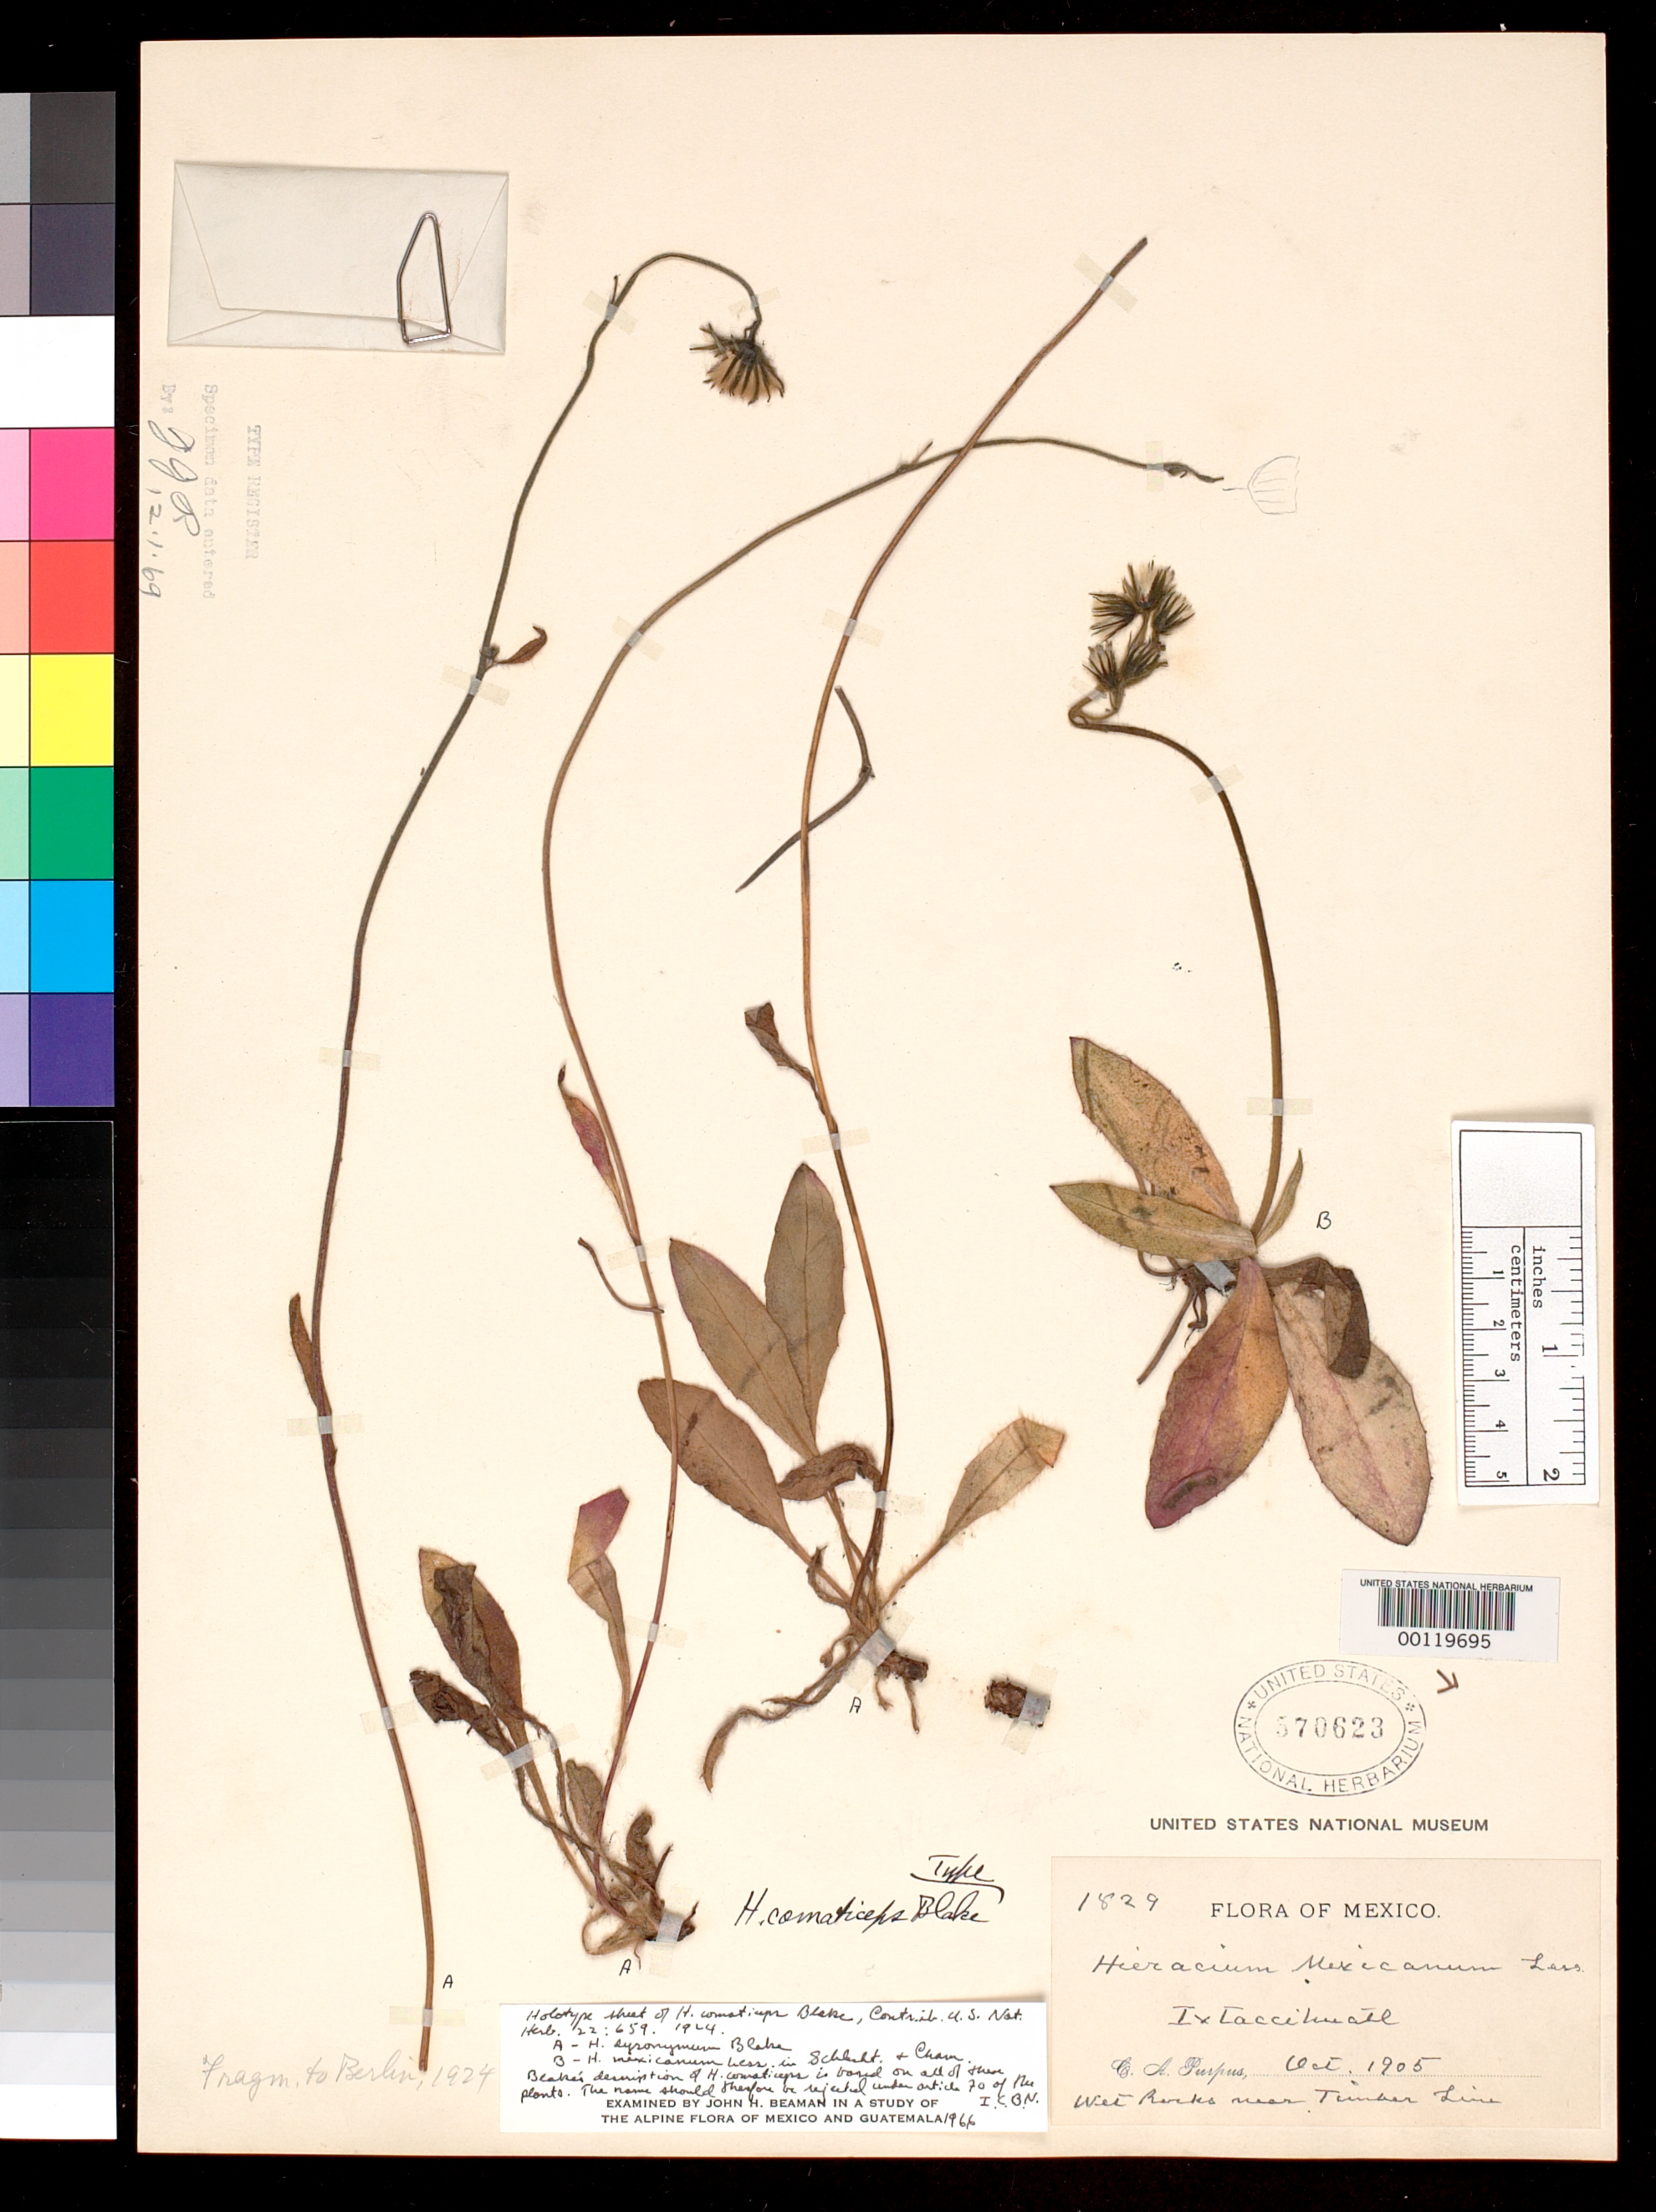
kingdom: Plantae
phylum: Tracheophyta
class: Magnoliopsida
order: Asterales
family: Asteraceae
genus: Hieracium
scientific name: Hieracium comaticeps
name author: S.F. Blake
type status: Holotype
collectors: C. A. Purpus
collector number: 1829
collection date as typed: Oct 1905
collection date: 1905-10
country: Mexico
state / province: México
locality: Ixtaccihuatl.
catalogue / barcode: US 570623